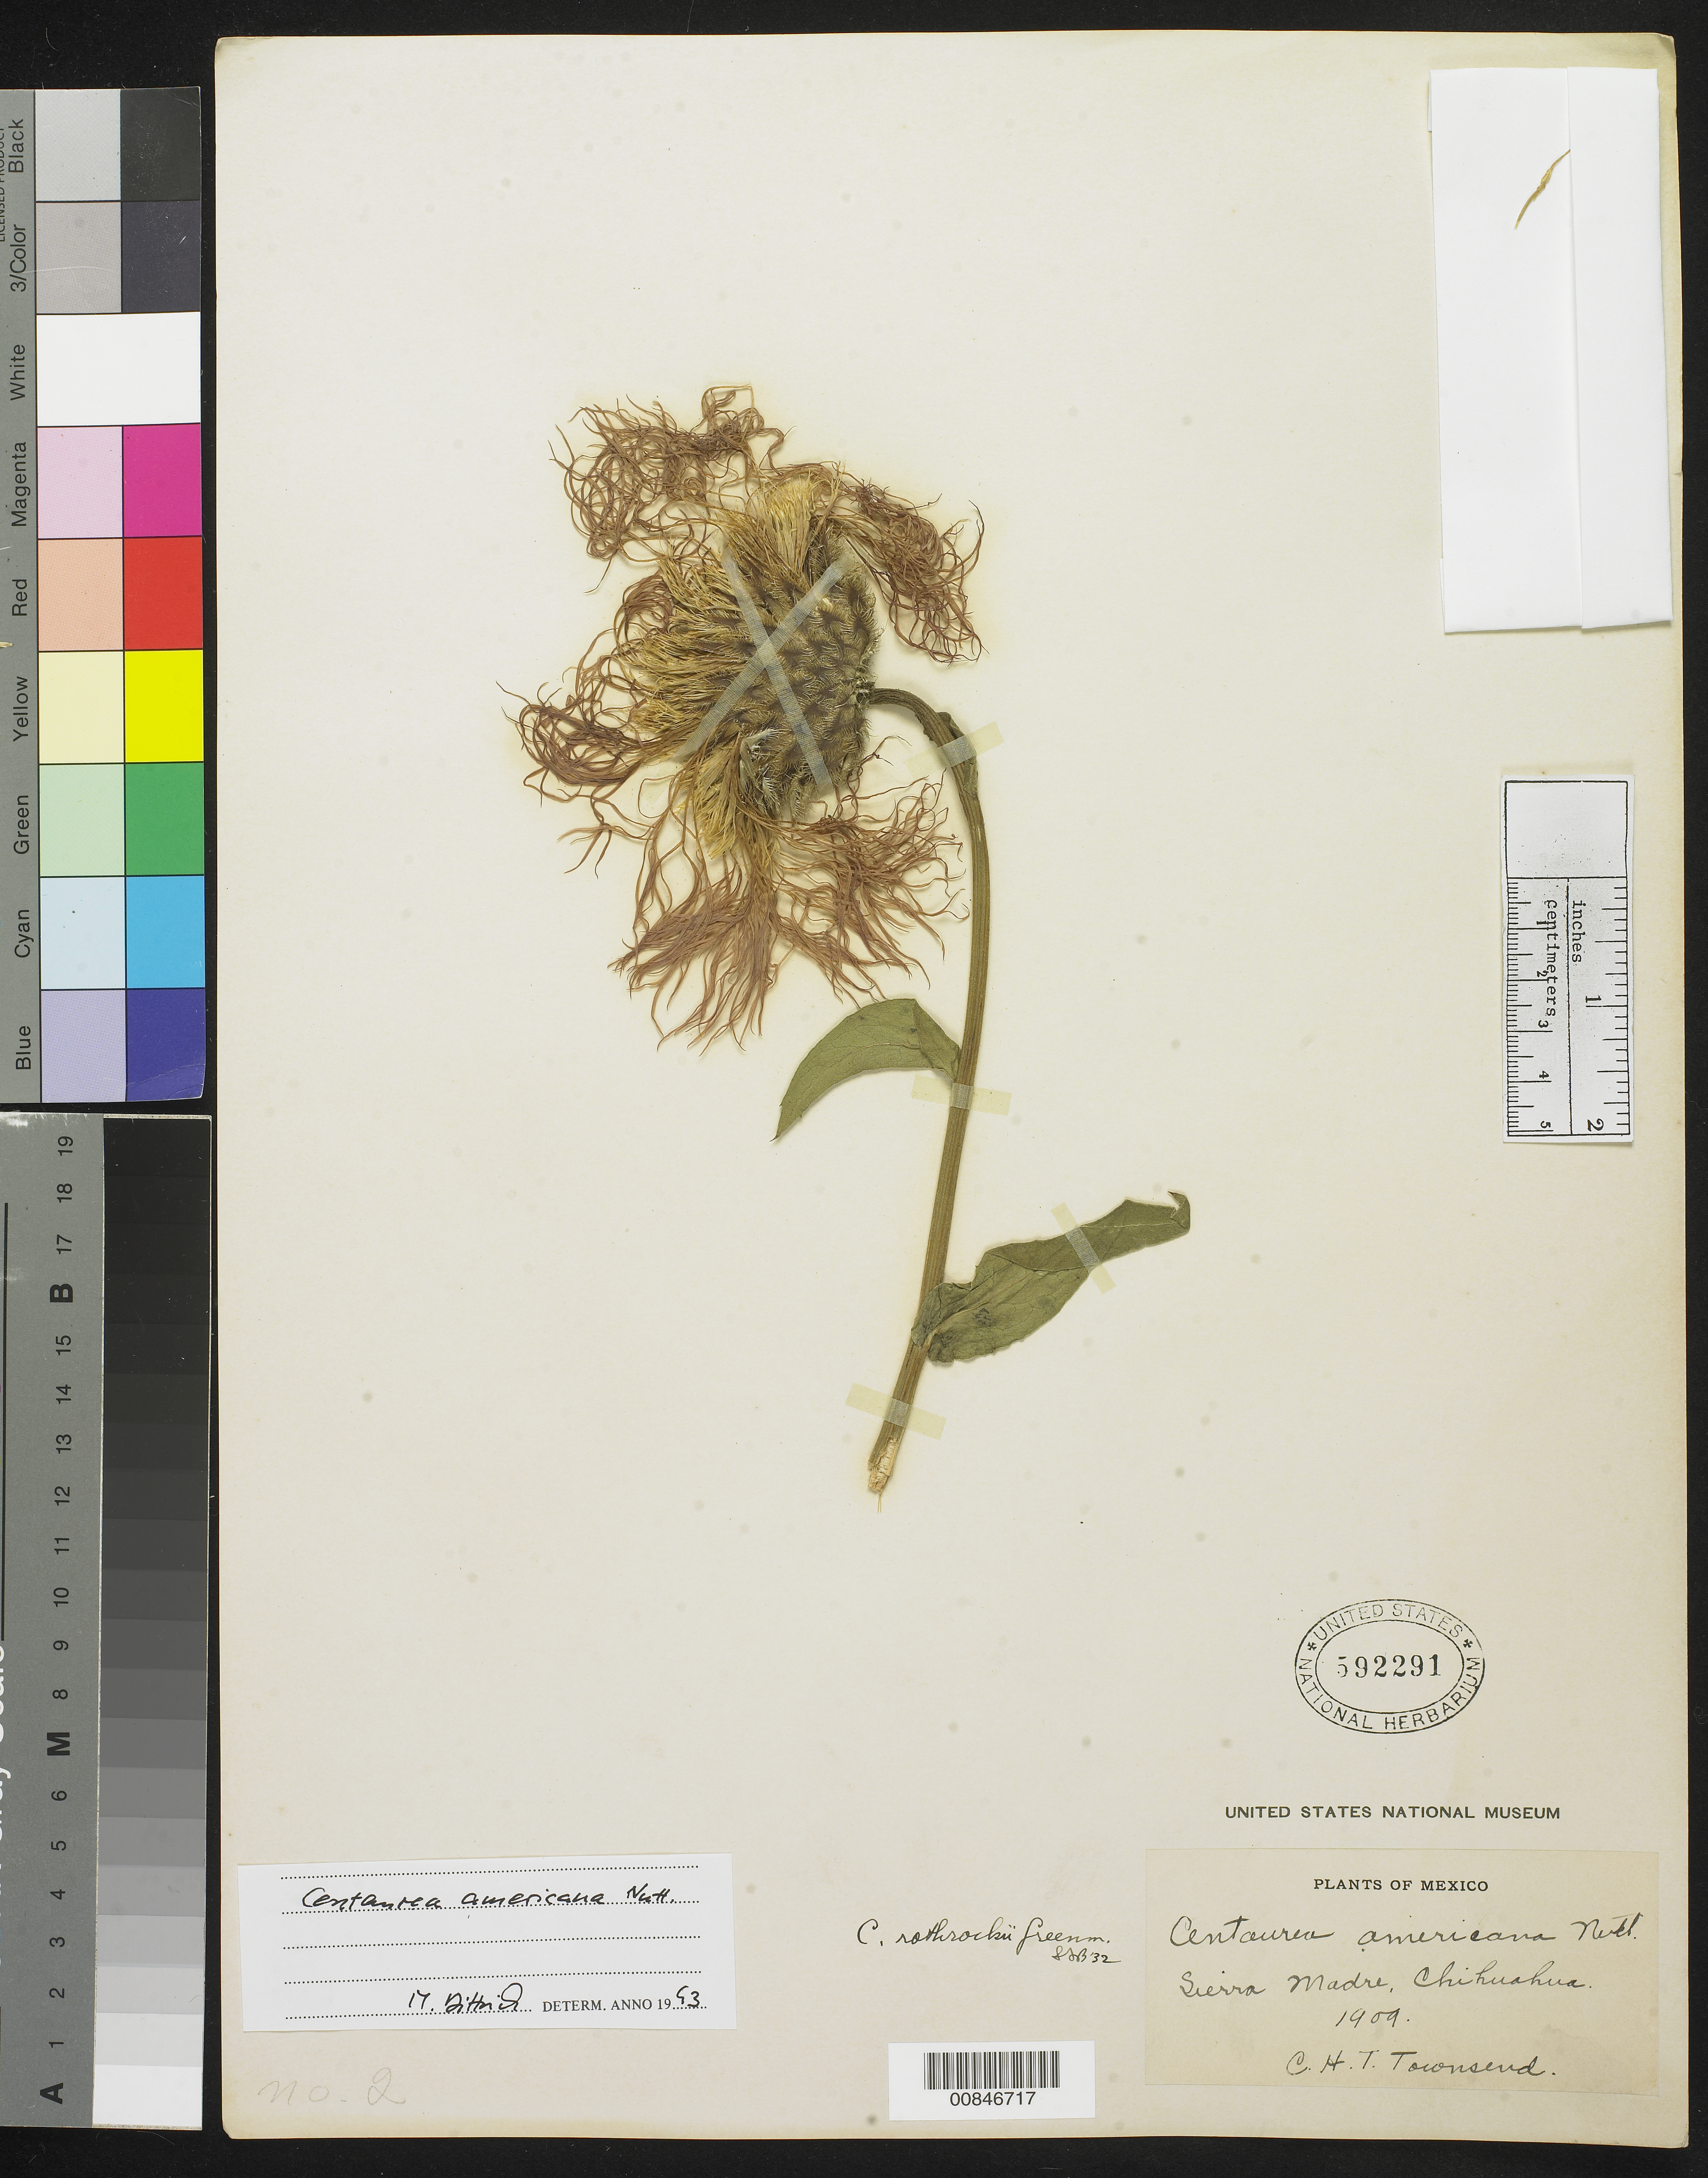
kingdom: Plantae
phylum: Tracheophyta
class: Magnoliopsida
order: Asterales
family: Asteraceae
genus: Plectocephalus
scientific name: Plectocephalus americanus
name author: (Nutt.) D. Don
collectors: C. H. T. Townsend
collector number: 2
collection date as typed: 1909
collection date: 1909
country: Mexico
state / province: Chihuahua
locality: Sierra Madre, Chihuahua.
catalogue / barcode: US 592291